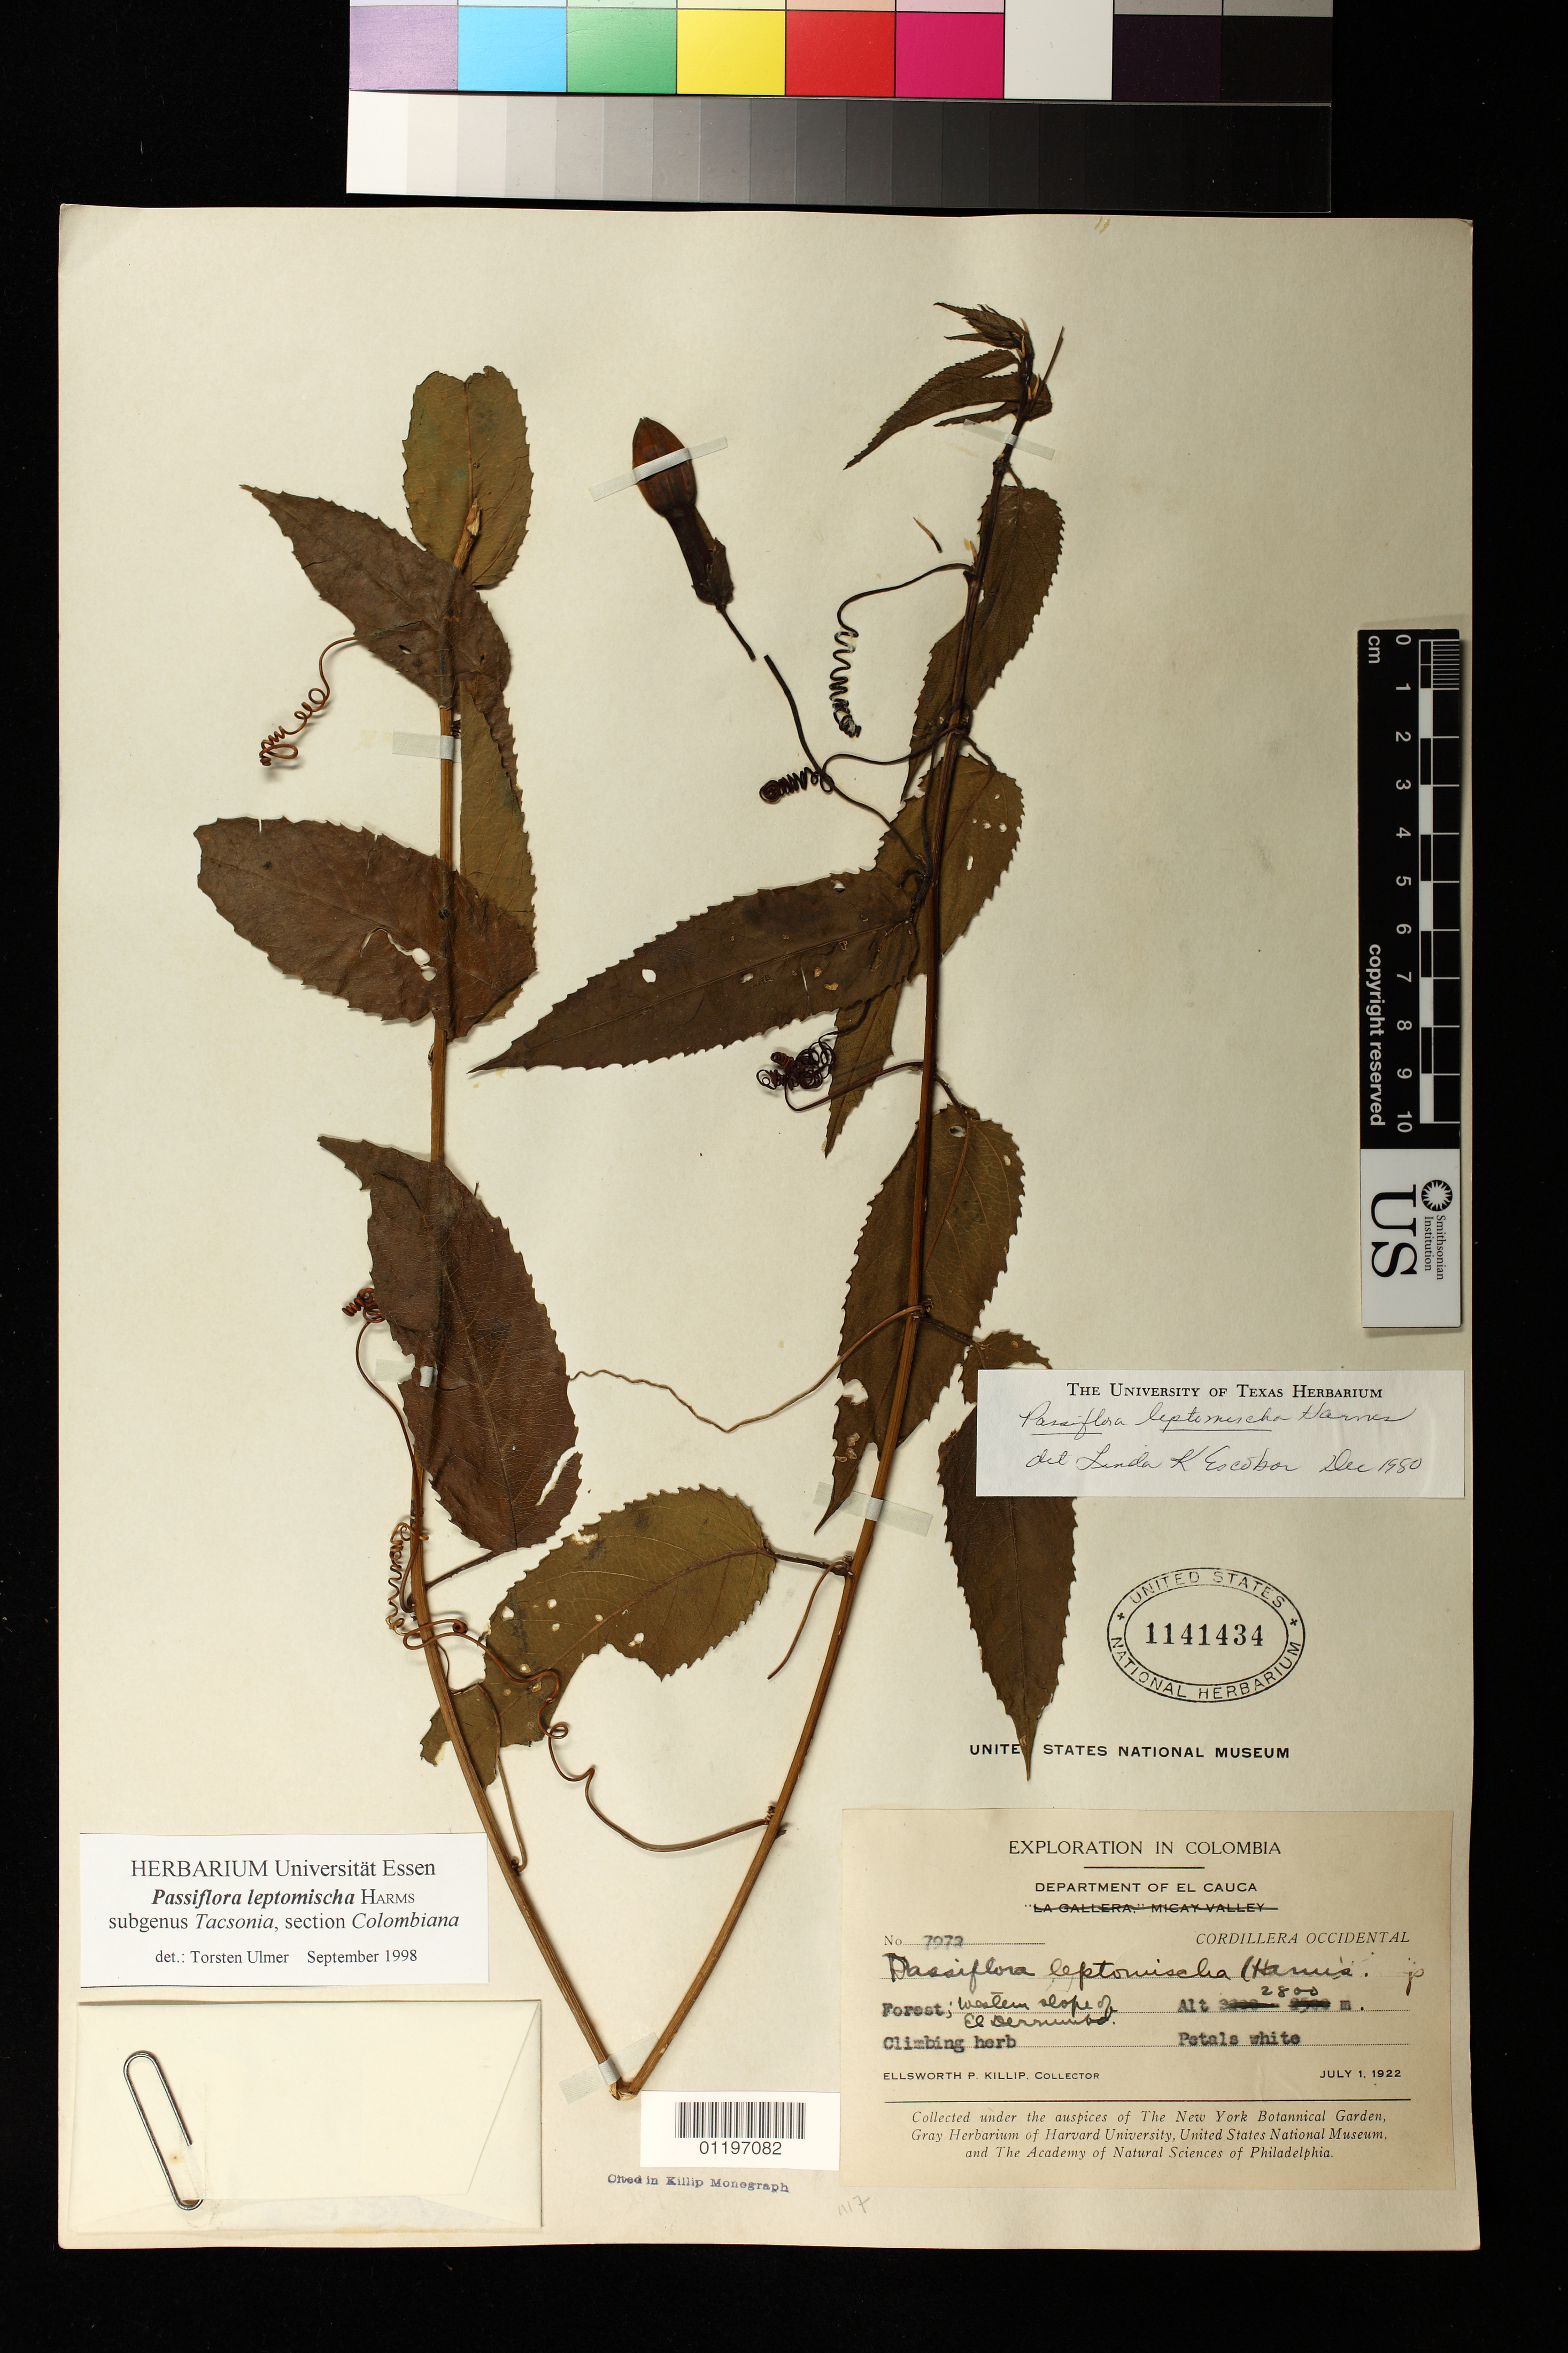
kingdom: Plantae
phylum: Tracheophyta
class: Magnoliopsida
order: Malpighiales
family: Passifloraceae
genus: Passiflora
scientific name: Passiflora leptomischa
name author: Harms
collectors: E. P. Killip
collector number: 7972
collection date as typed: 07 Jan 1922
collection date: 1922-01-07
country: Colombia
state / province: Cauca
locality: Cordillera Occidental. Western slope of El Derrumbo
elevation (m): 2800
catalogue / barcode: US 1141434